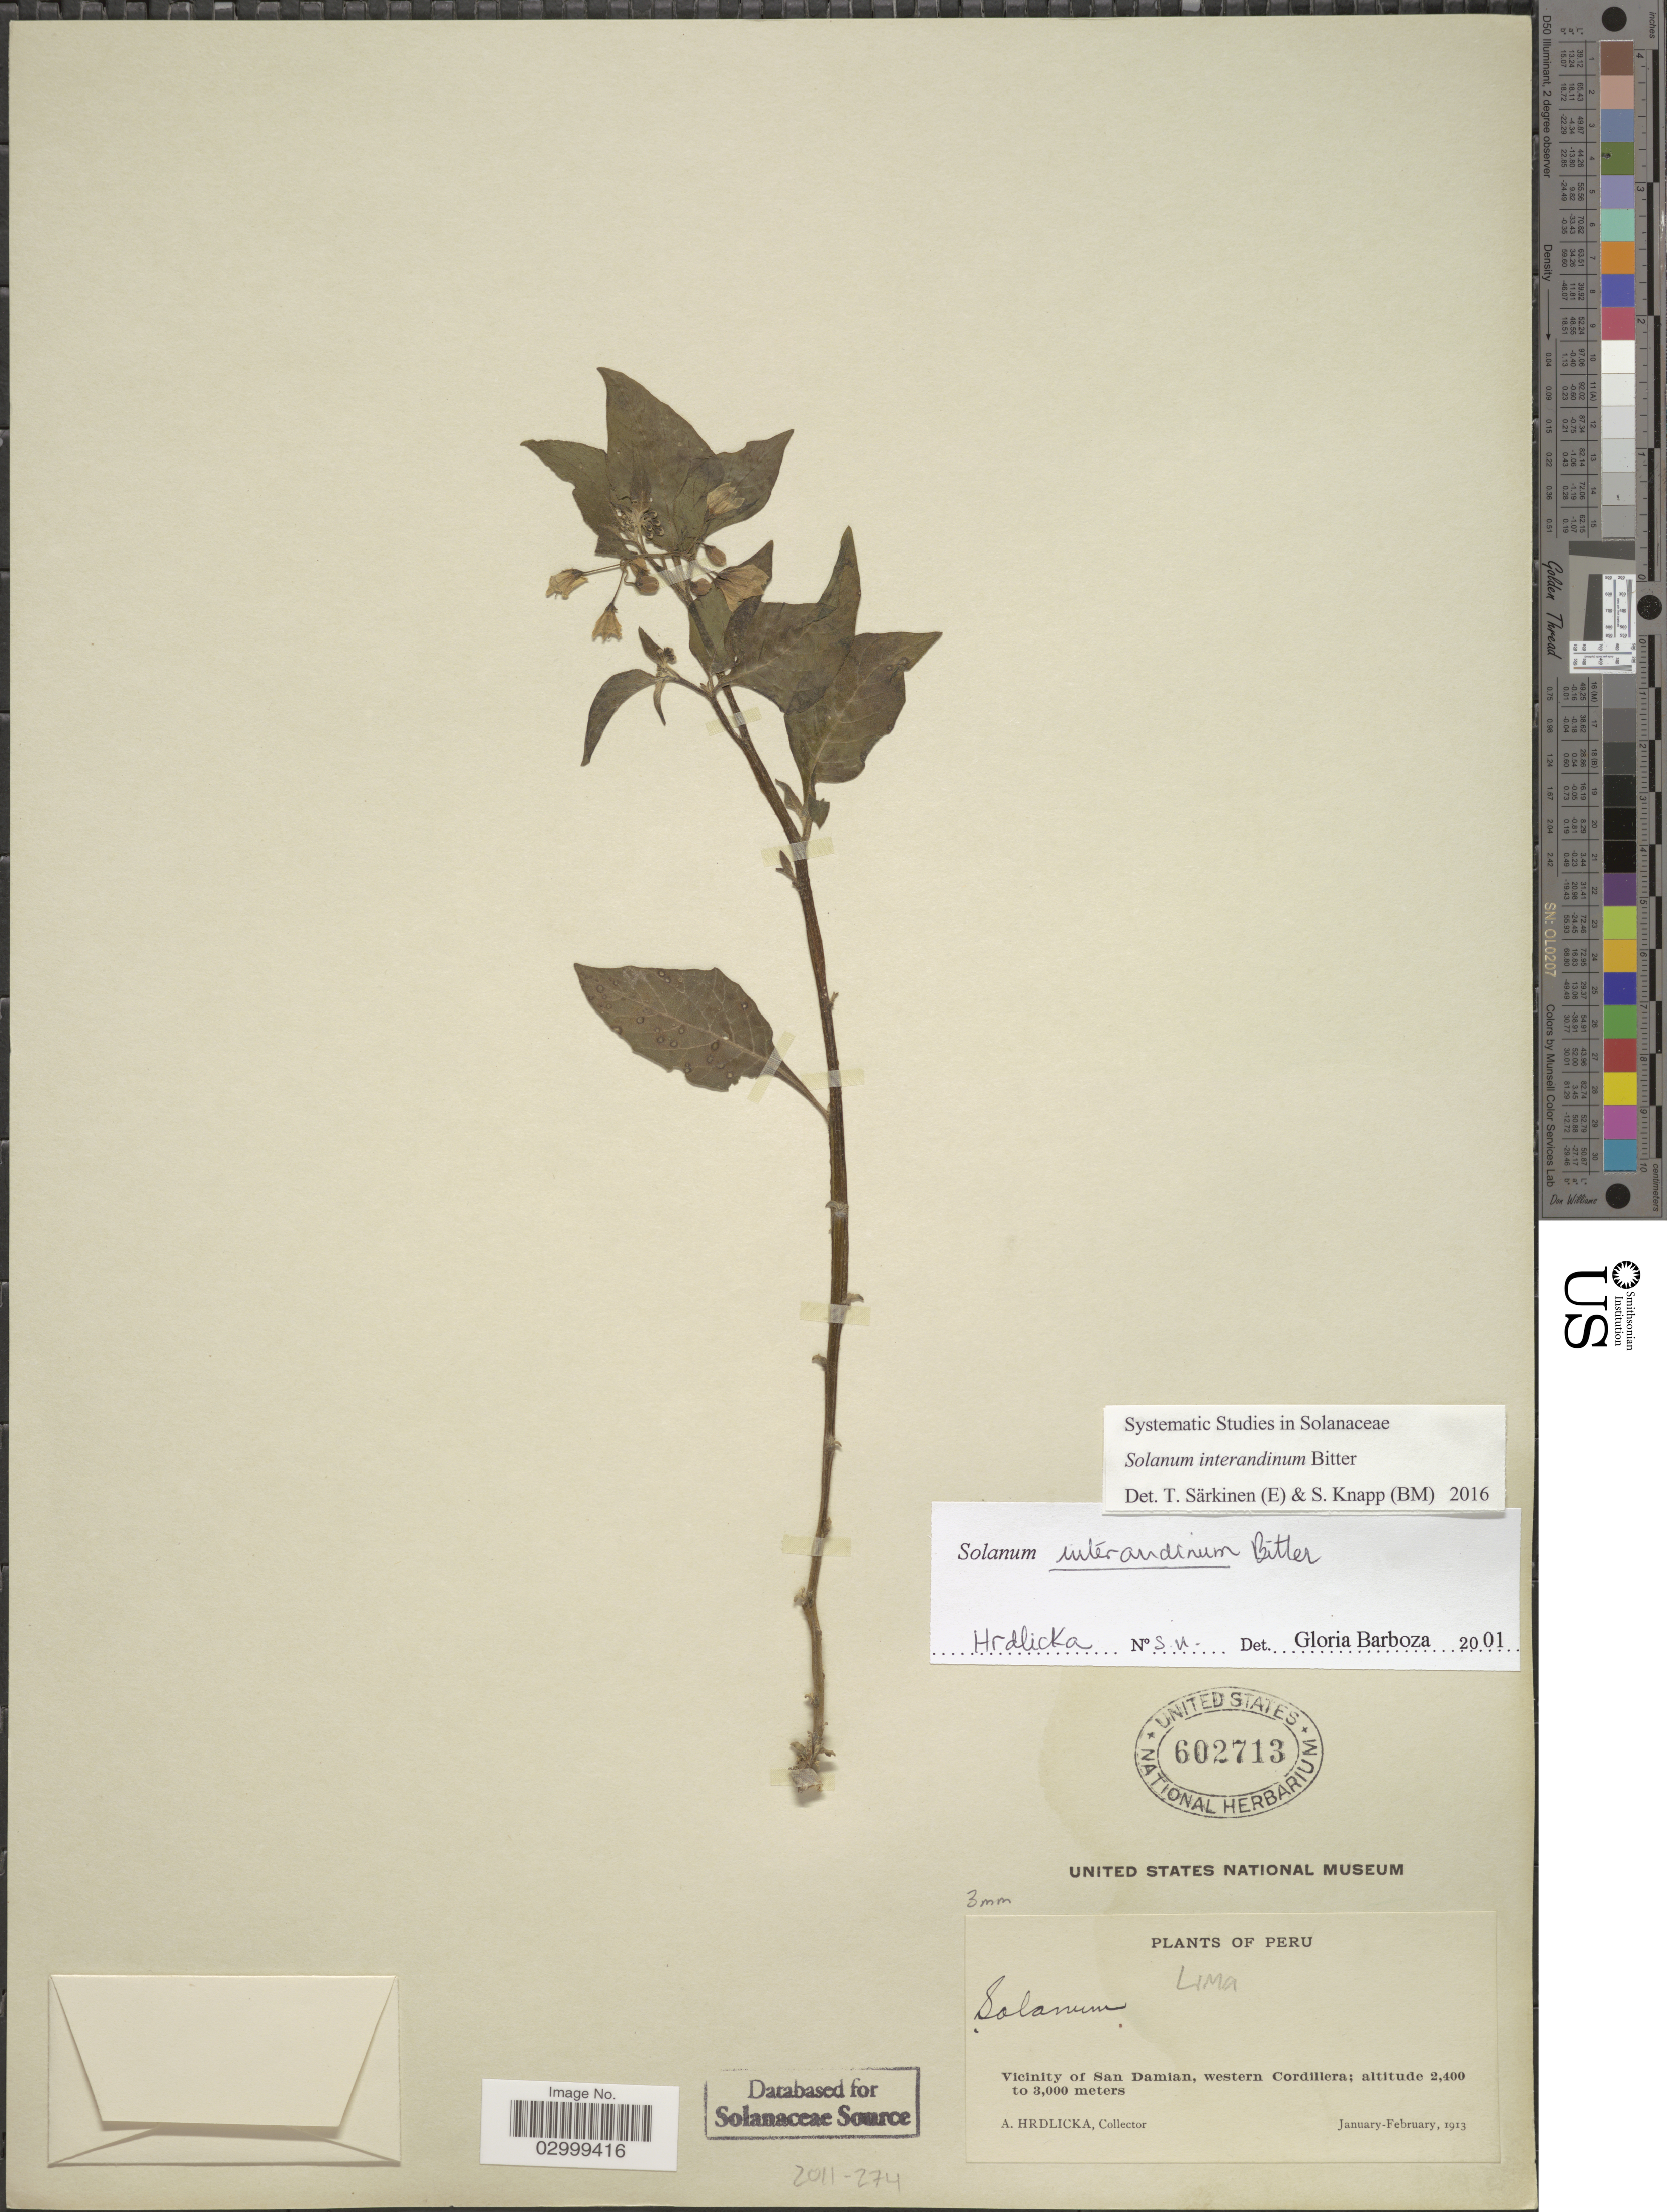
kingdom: Plantae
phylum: Tracheophyta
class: Magnoliopsida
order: Solanales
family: Solanaceae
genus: Solanum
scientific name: Solanum interandinum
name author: Bitter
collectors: A. Hrdlicka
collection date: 1913-01/1913-02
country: Peru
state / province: Lima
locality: Vicinity of San Damian, western Cordillera.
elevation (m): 2400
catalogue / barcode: US 602713